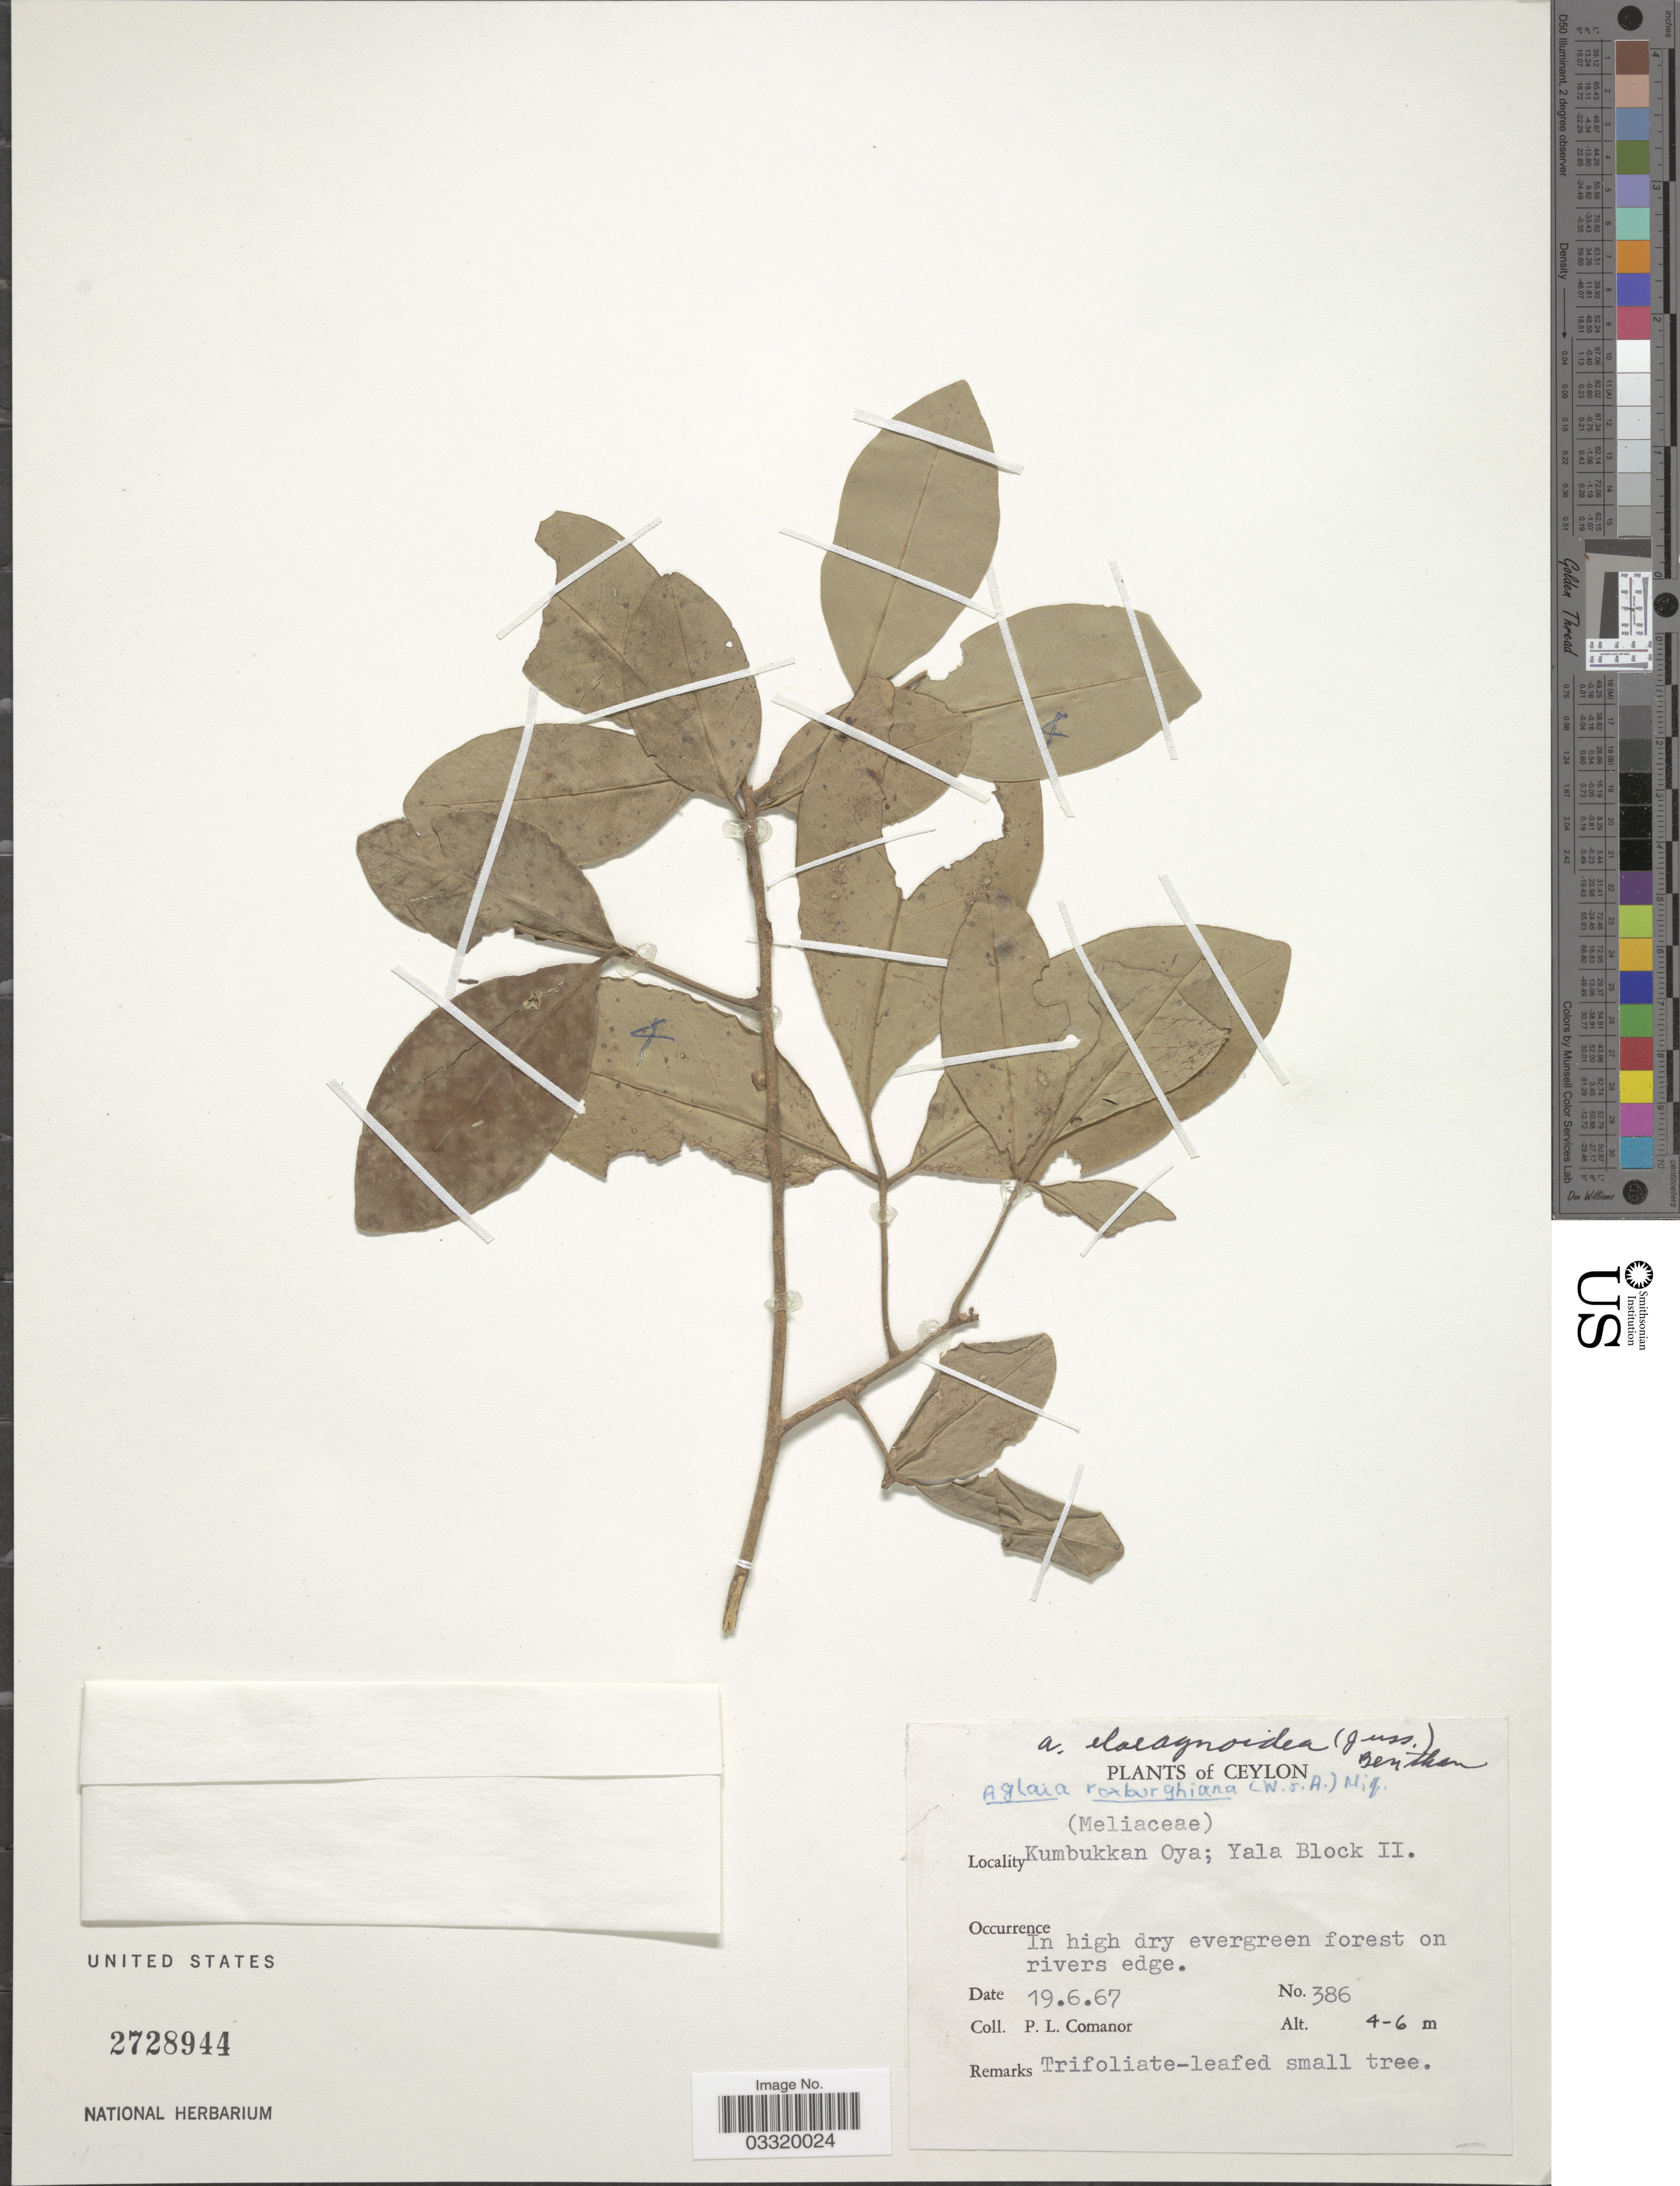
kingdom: Plantae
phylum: Tracheophyta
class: Magnoliopsida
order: Sapindales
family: Meliaceae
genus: Aglaia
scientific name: Aglaia elaeagnoidea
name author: (A. Juss.) Benth.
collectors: P. Comanor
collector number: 386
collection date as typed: Transcribed d/m/y: 19/6/67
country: Sri Lanka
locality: Ceylon. Kumbukkan Oya; Yala Block II.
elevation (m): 4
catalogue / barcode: US 2728944